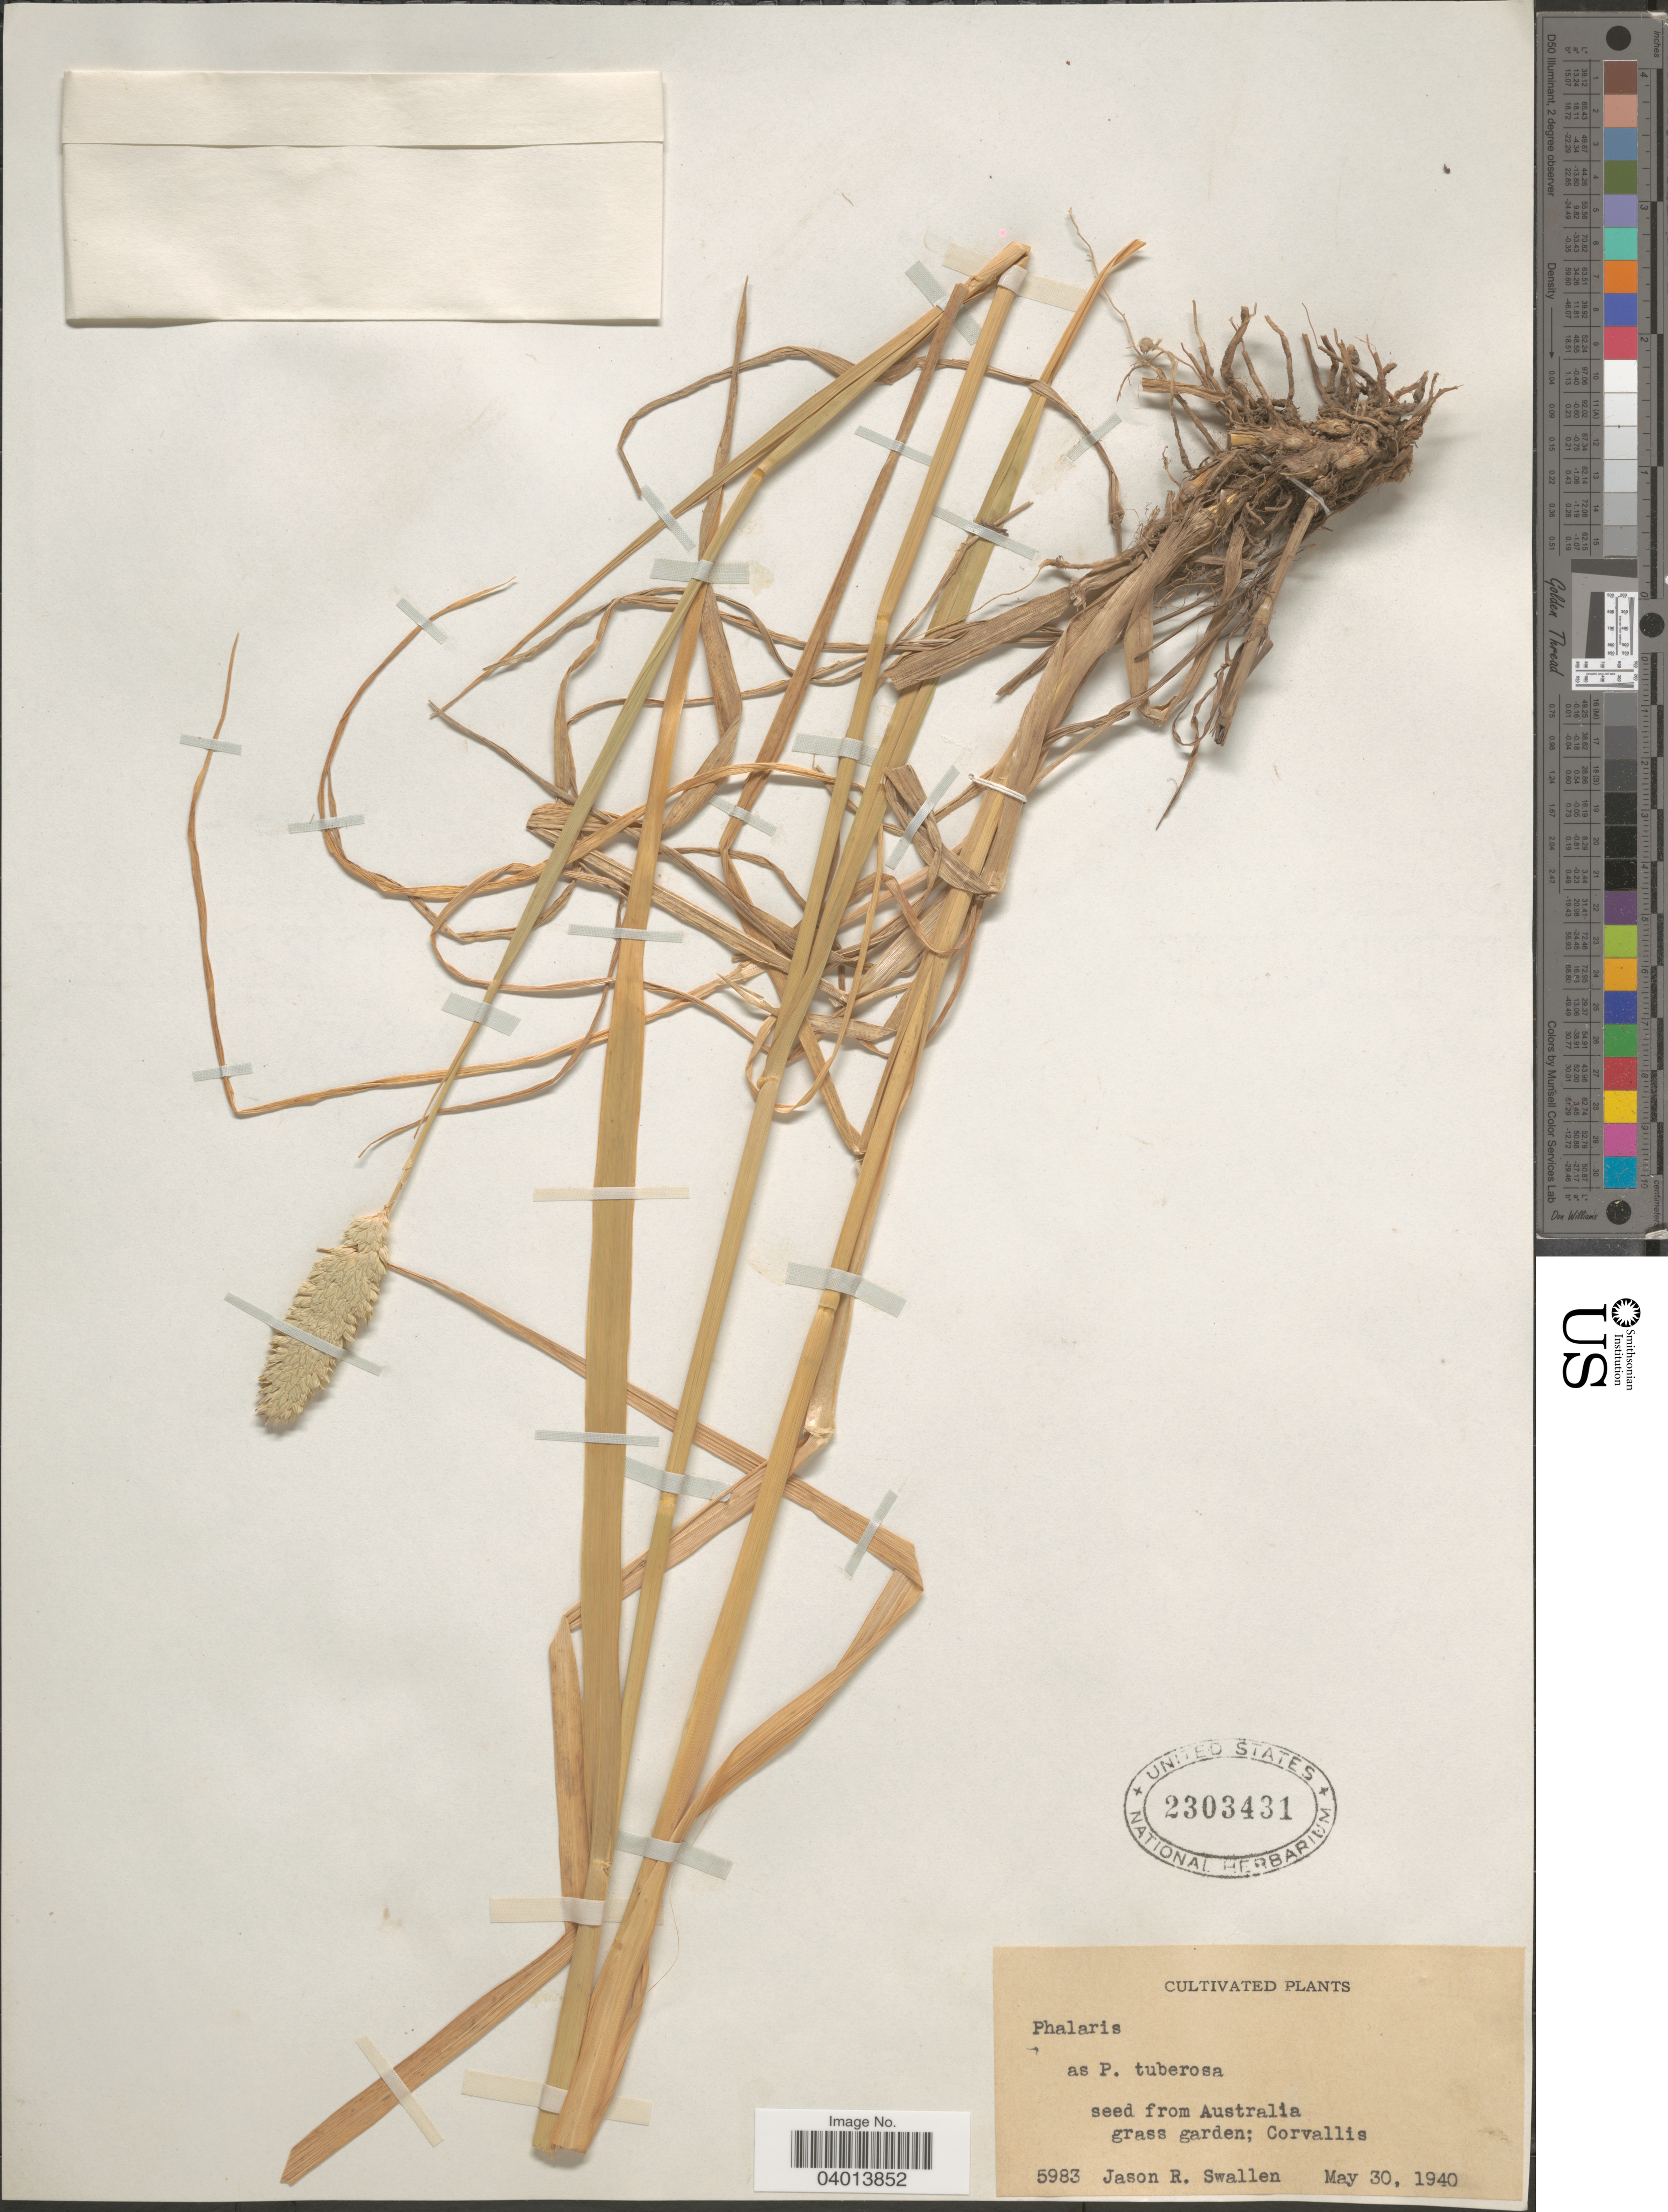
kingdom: Plantae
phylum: Tracheophyta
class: Liliopsida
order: Poales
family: Poaceae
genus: Phalaris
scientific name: Phalaris sp.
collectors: J. R. Swallen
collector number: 5983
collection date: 1940-05-30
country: United States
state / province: Oregon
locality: Grass garden; Corvallis.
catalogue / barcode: US 2303431